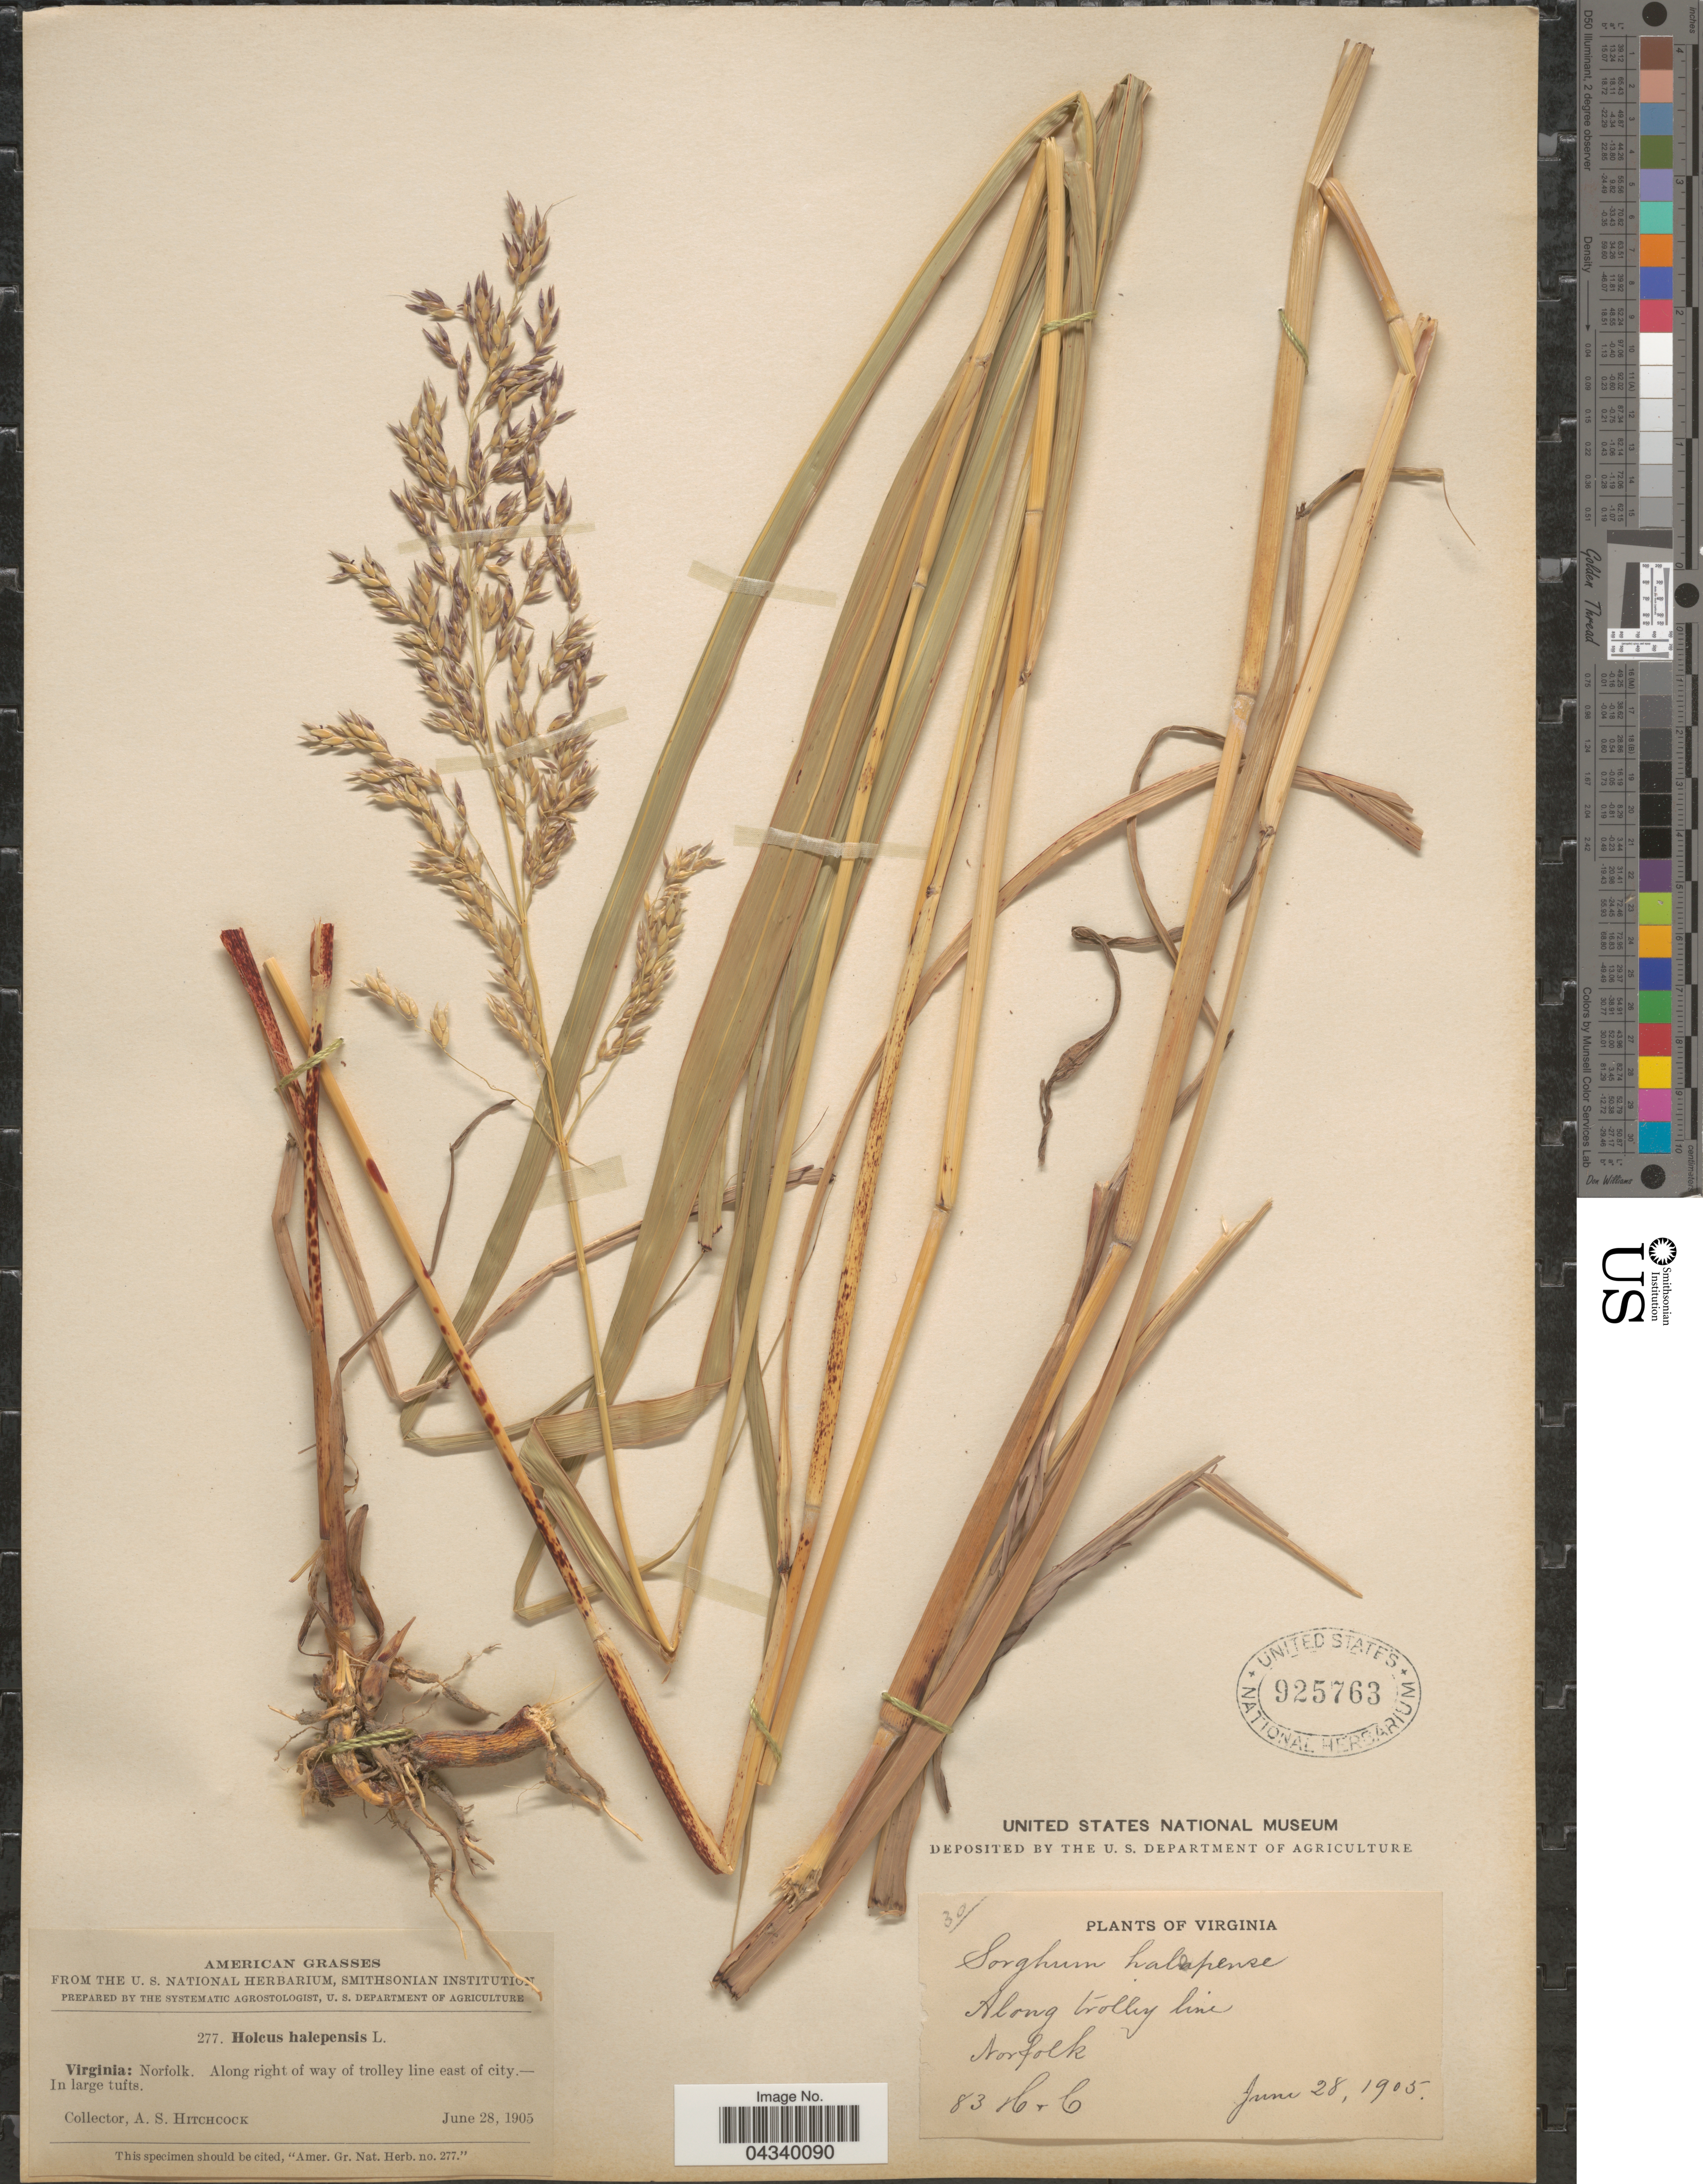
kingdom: Plantae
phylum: Tracheophyta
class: Liliopsida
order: Poales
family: Poaceae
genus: Sorghum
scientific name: Sorghum halepense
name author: (L.) Pers.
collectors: A. S. Hitchcock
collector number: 277/83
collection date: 1905-06-28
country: United States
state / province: Virginia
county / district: City of Norfolk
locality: Norfolk. Along right of way of trolley line east of city.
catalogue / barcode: US 925763